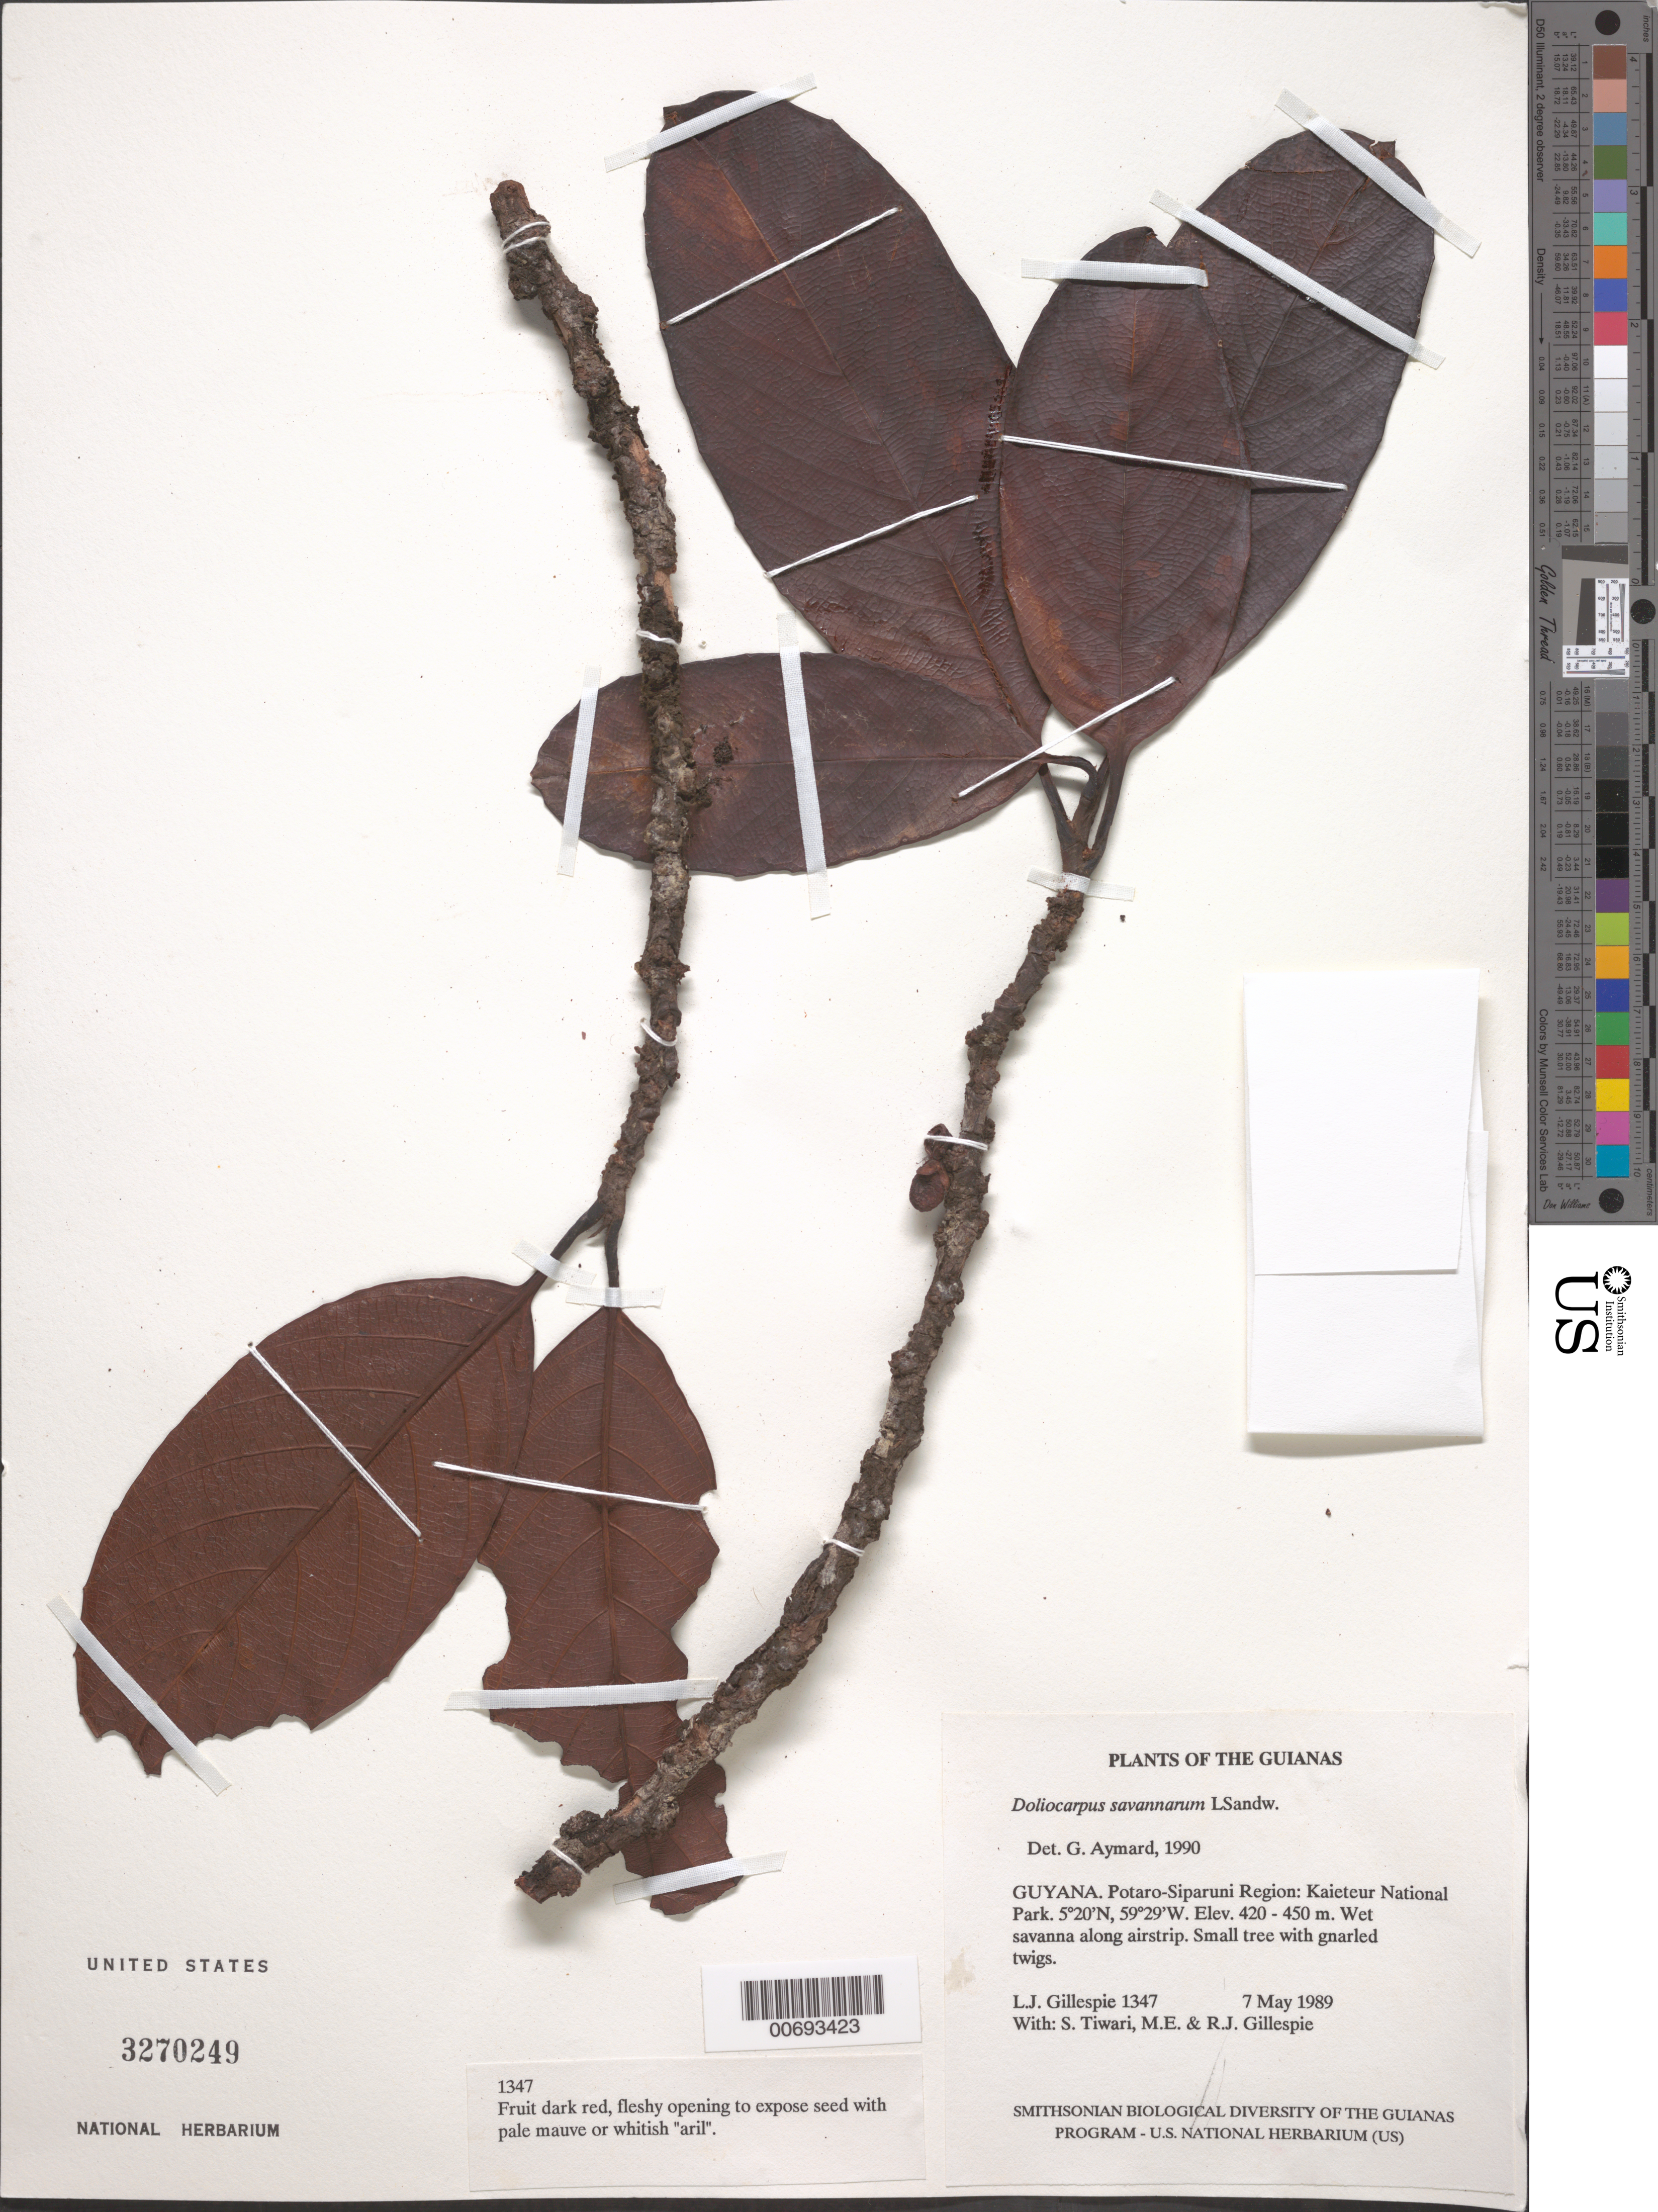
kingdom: Plantae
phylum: Tracheophyta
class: Magnoliopsida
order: Dilleniales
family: Dilleniaceae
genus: Doliocarpus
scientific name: Doliocarpus savannarum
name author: Sandwith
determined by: Aymard C., G. A., (PORT), Univ. Nac. Exp. de los Llanos Ezequiel Zamora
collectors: L. J. Gillespie, S. Tiwari, M. Gillespie & R. Gillespie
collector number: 1347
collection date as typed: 7 May 1989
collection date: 1989-05-07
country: Guyana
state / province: Potaro-Siparuni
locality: Kaieteur National Park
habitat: Wet savanna along airstrip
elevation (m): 420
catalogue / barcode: US 3270249